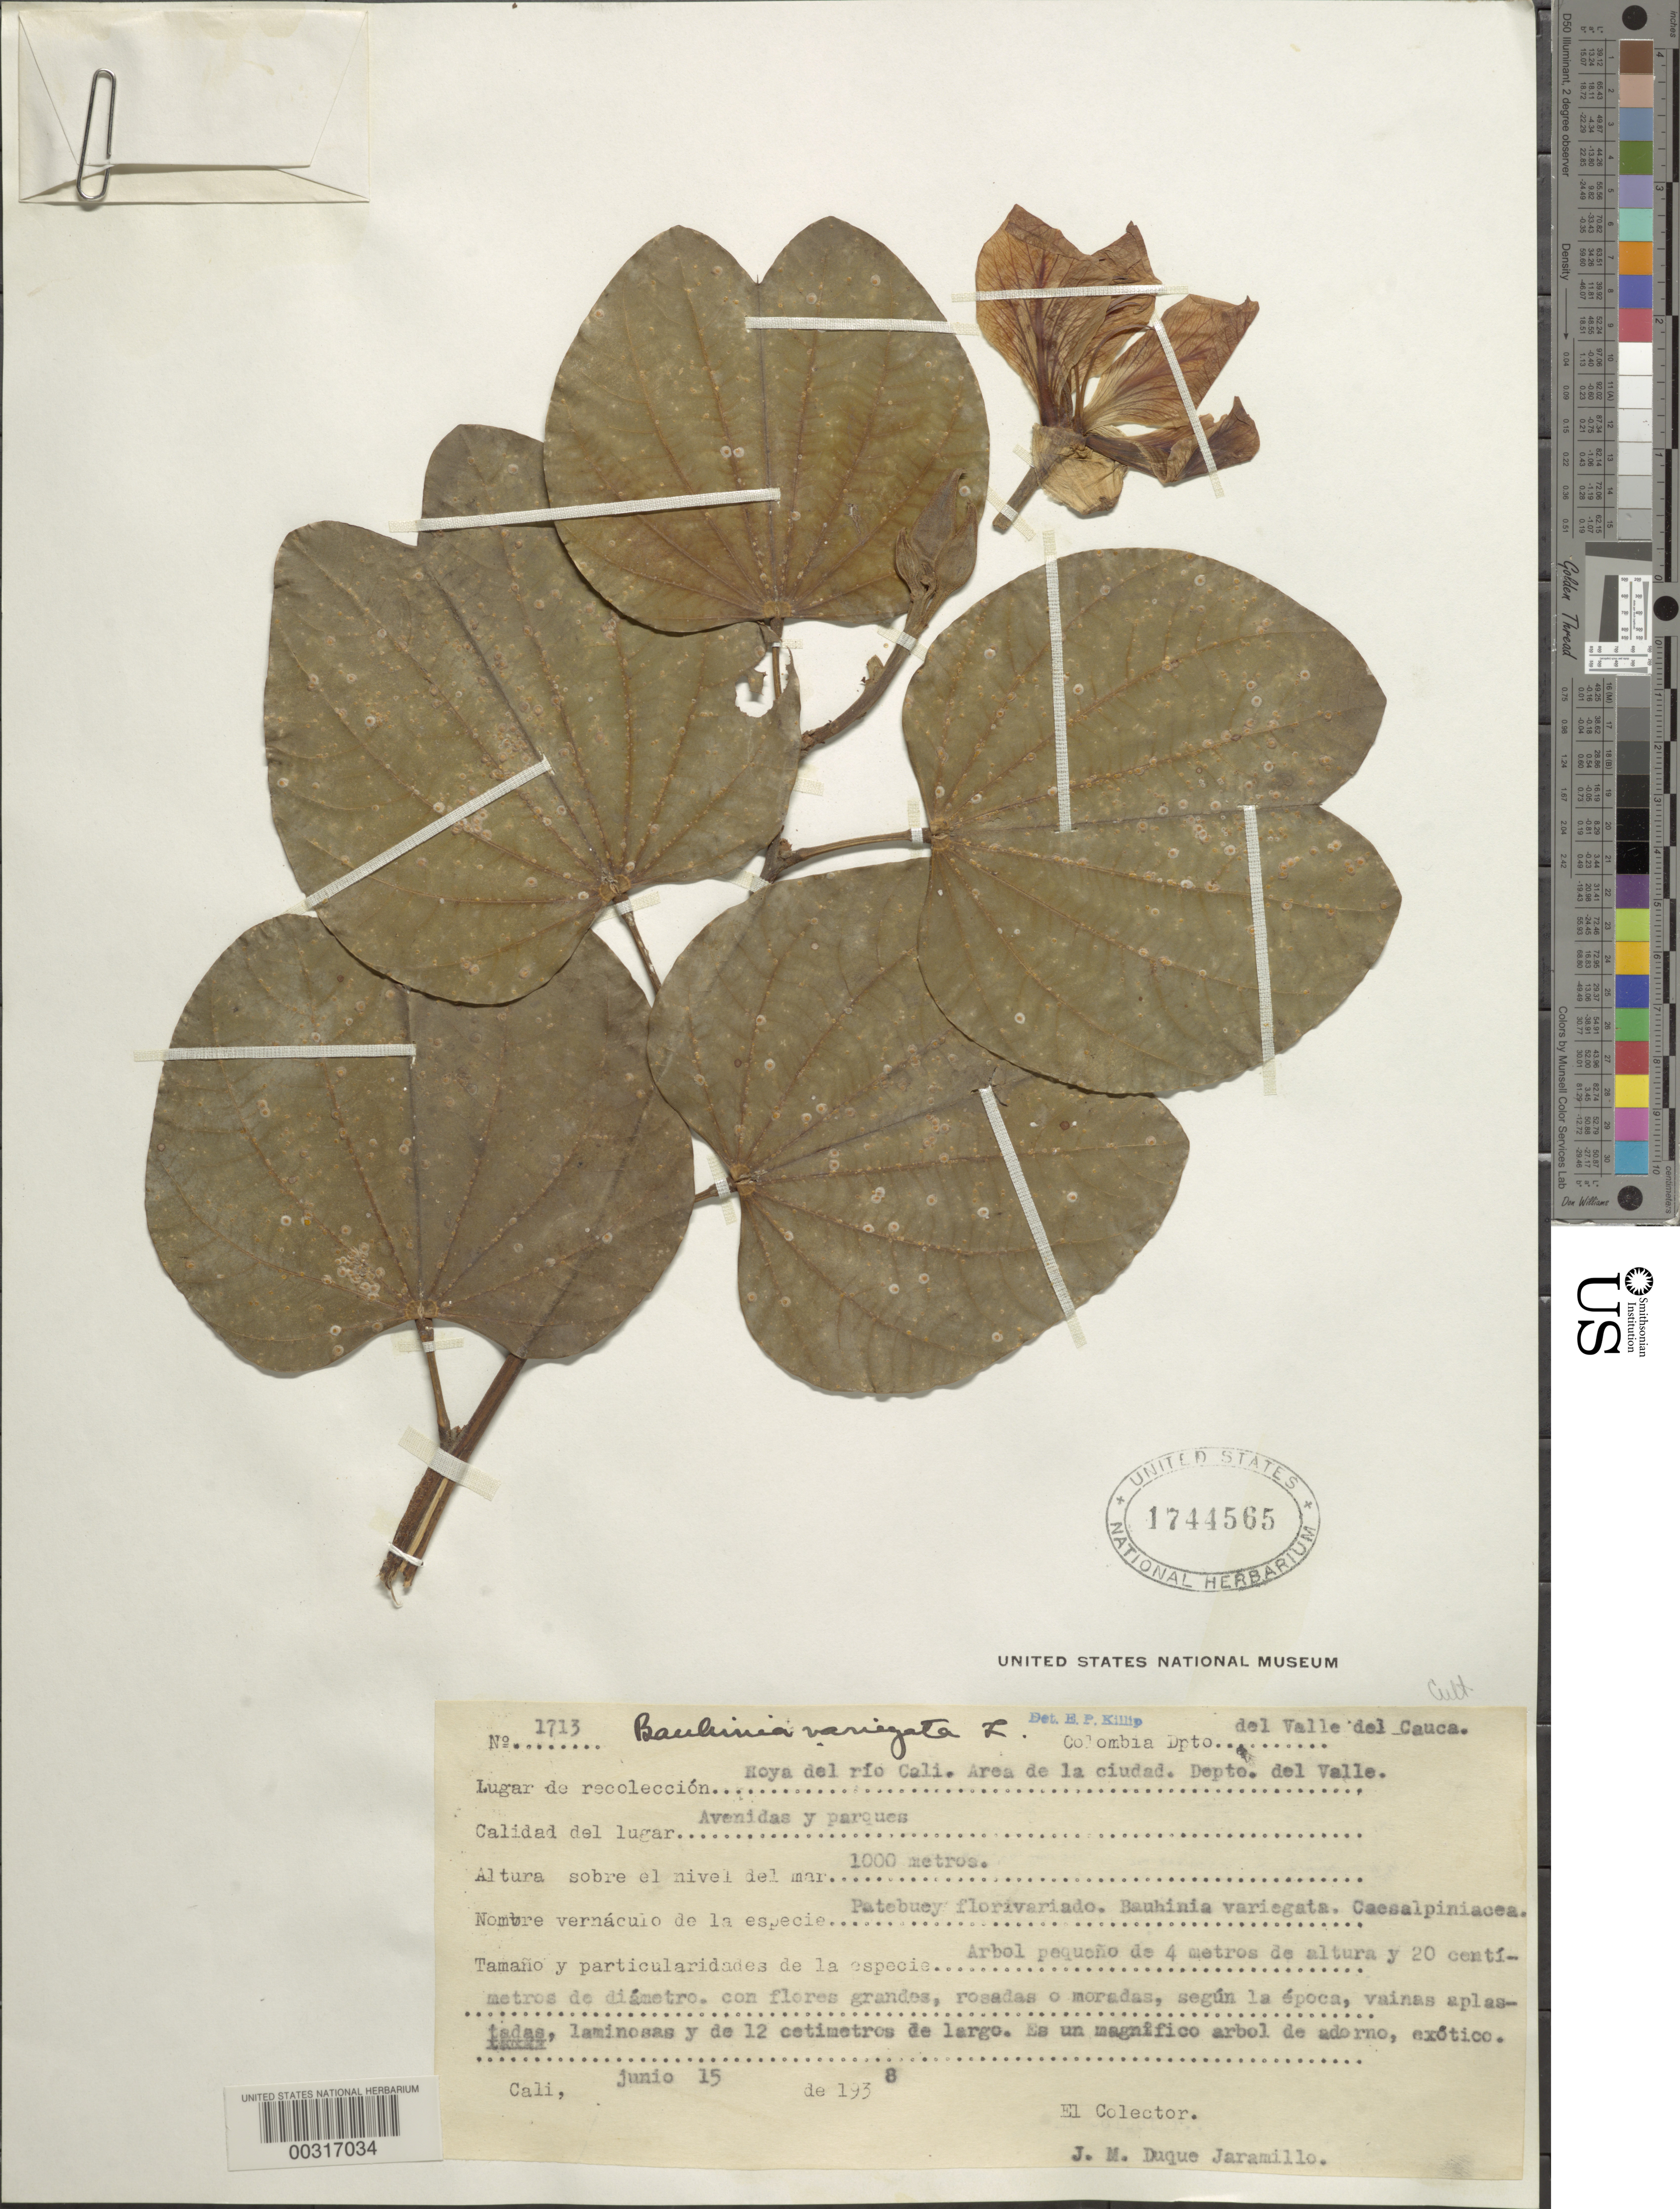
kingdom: Plantae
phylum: Tracheophyta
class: Magnoliopsida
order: Fabales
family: Fabaceae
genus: Bauhinia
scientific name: Bauhinia variegata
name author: L.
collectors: J. M. Mejia Jaramillo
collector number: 1713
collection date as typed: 15 Jun 1938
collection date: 1938-06-15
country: Colombia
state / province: Valle del Cauca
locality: Rio Cali; area of the city- avenues and parks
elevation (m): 1000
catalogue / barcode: US 1744565